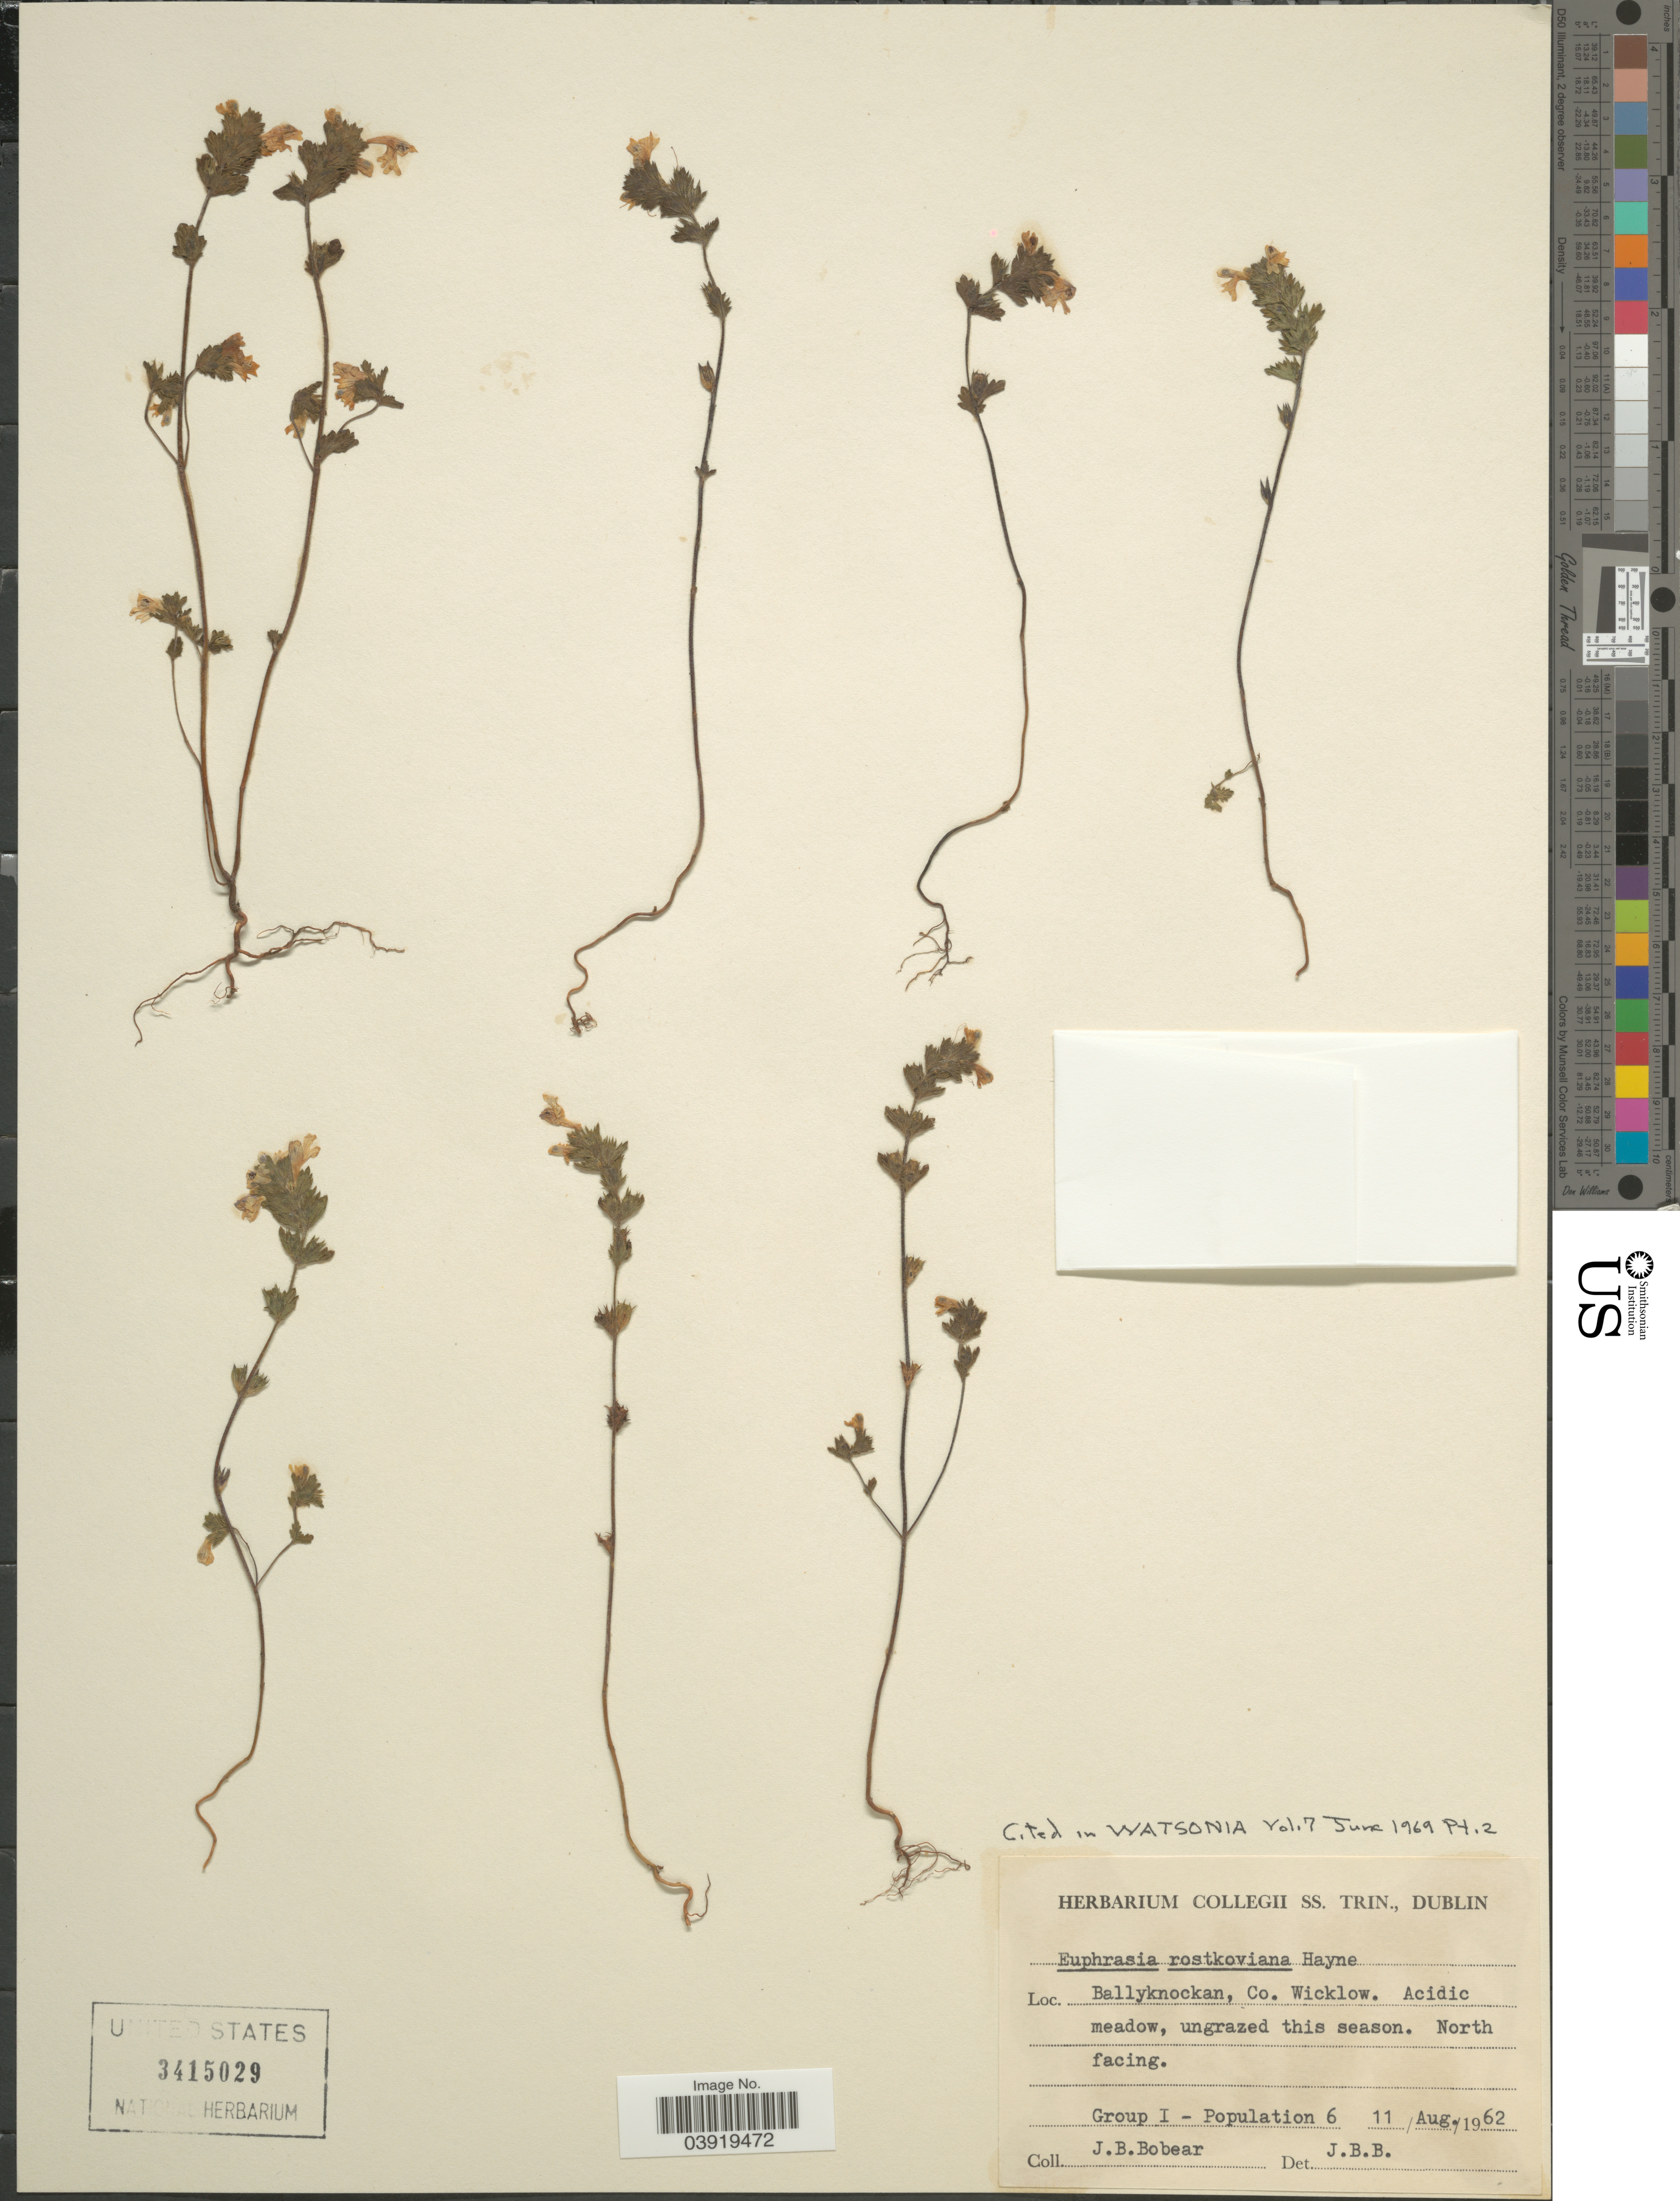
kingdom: Plantae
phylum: Tracheophyta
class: Magnoliopsida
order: Lamiales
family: Orobanchaceae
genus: Euphrasia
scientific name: Euphrasia rostkoviana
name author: Hayne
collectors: J. Bobear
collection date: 1962-08-11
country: Ireland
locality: Ballyknockan, Co. Wicklow. North facing.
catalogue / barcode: US 3415029